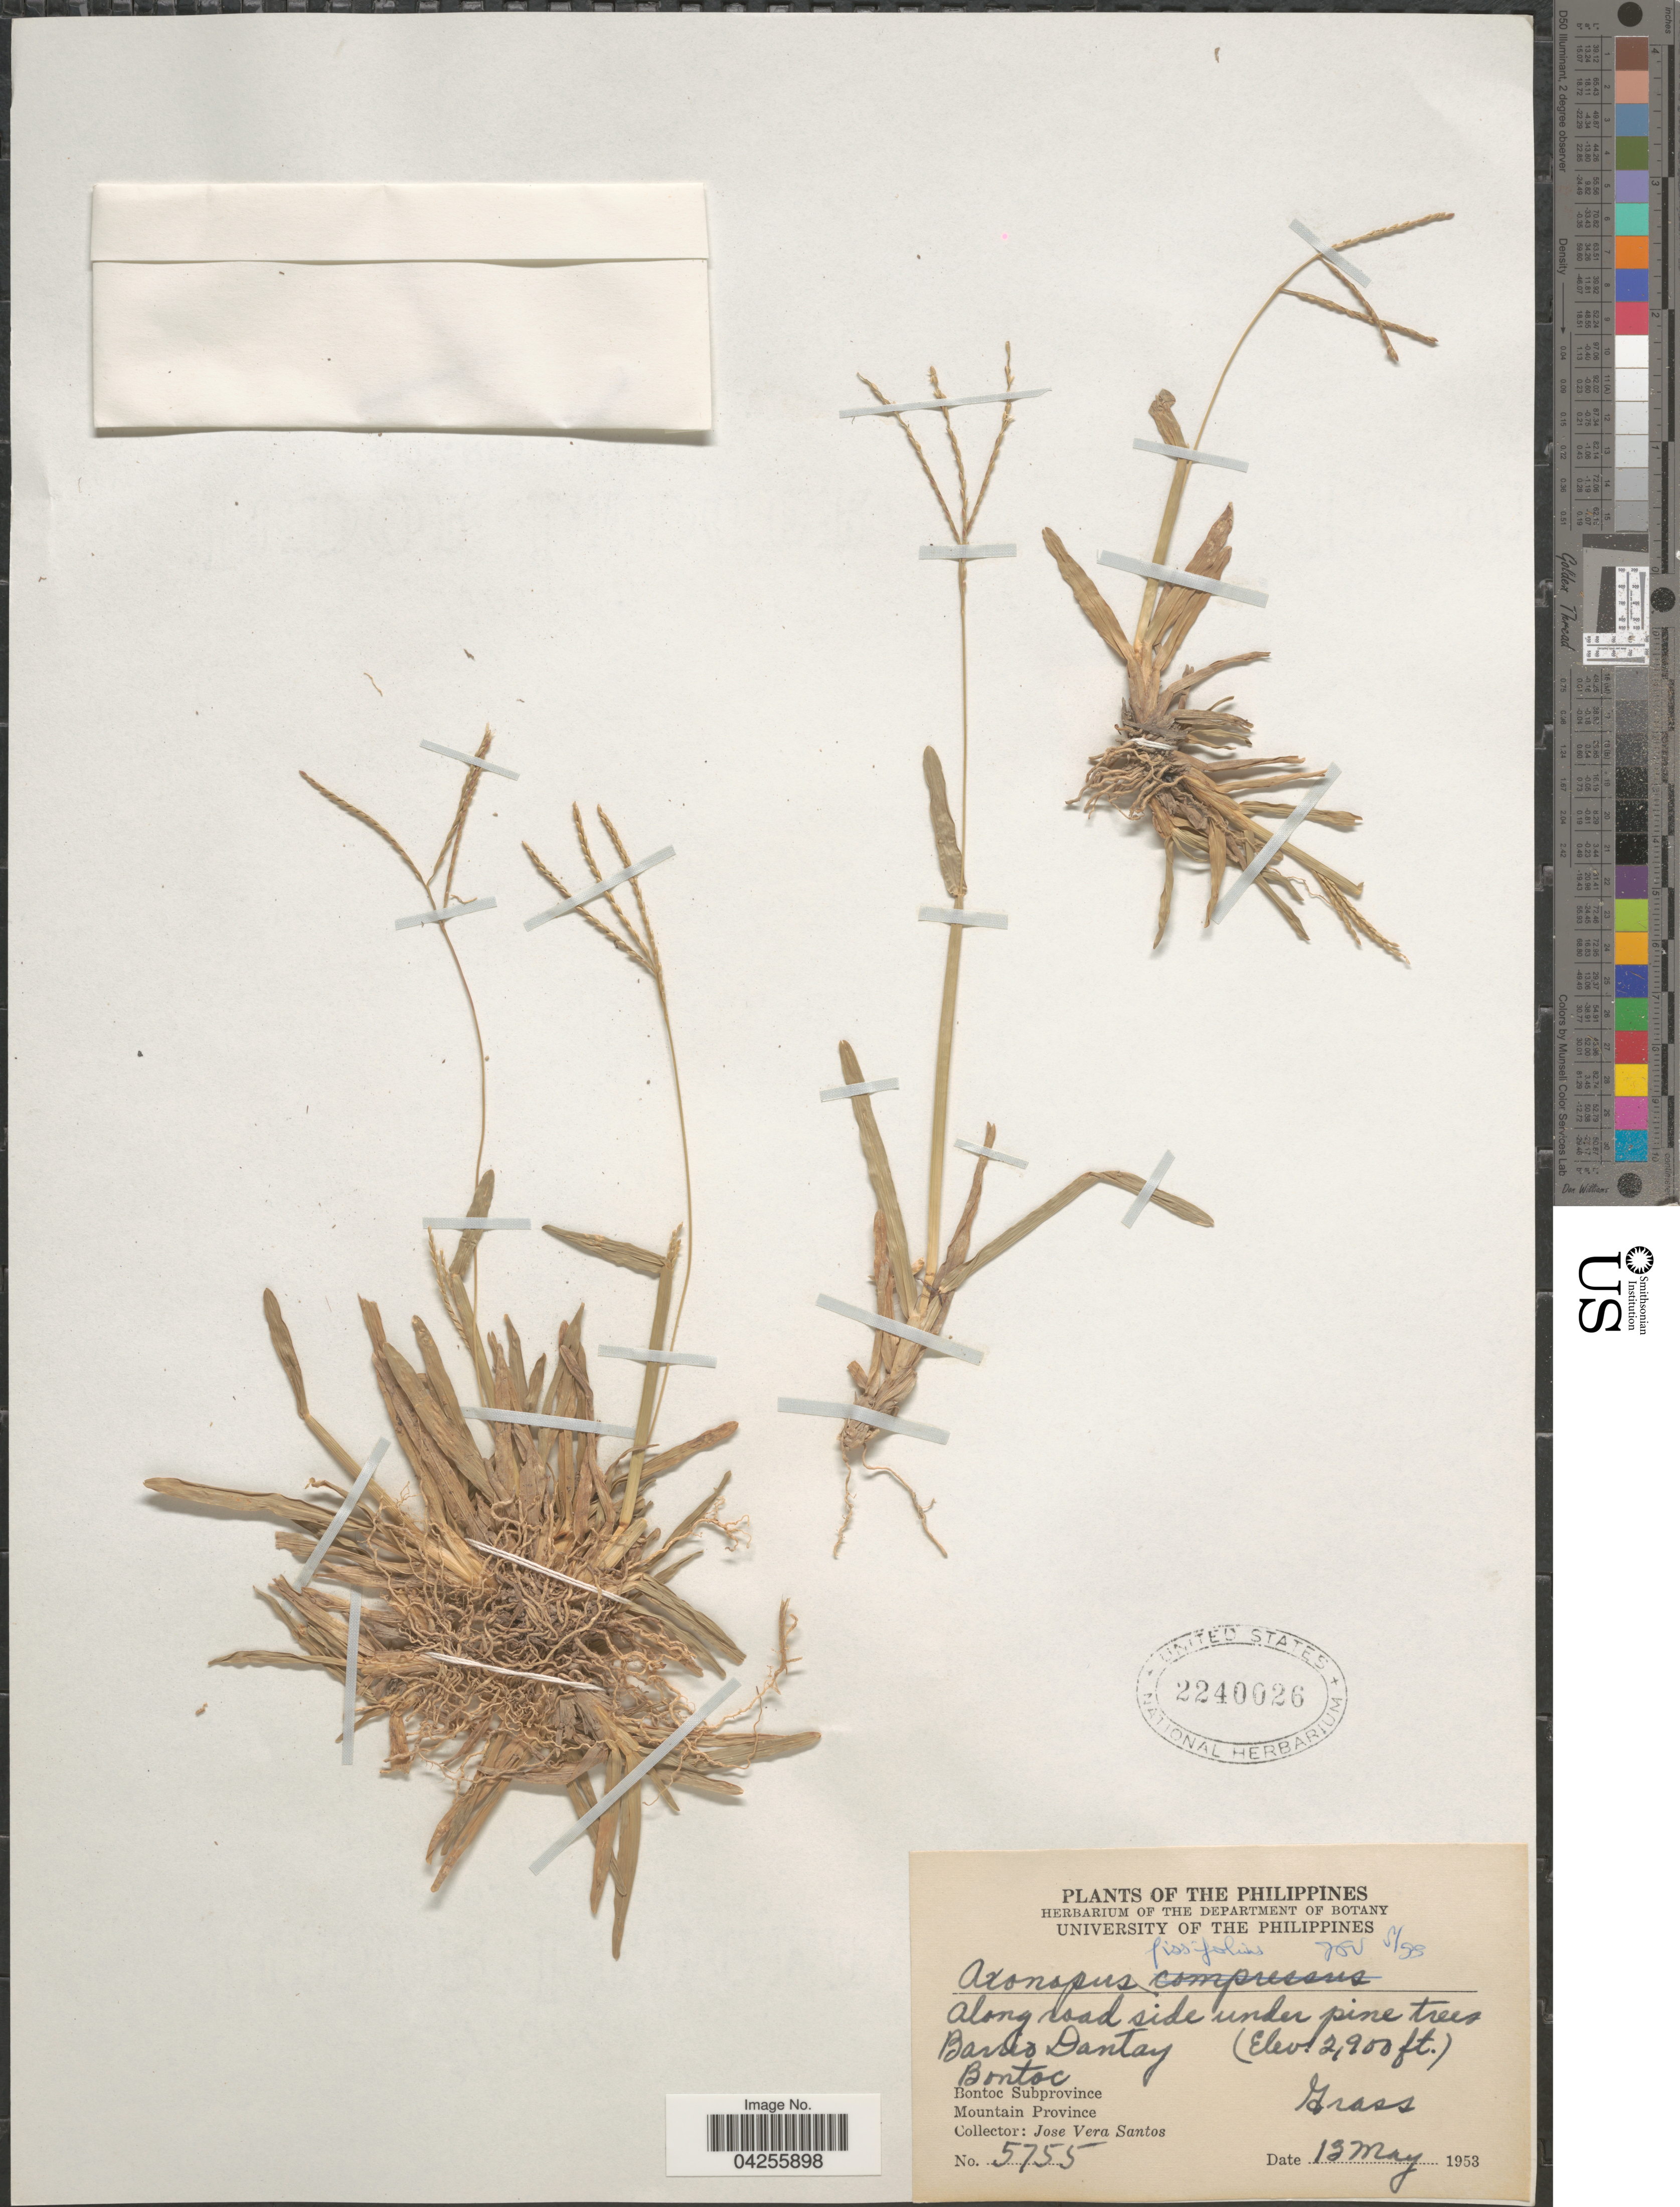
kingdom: Plantae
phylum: Tracheophyta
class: Liliopsida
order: Poales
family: Poaceae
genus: Axonopus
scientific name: Axonopus fissifolius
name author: (Raddi) Kuhlm.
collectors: J. V. Santos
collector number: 5755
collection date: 1953-05-13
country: Philippines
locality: Along roadside under pine trees, Barrio Dantay. Bontoc. Bontoc Subprovince. Mountain Province.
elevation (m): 884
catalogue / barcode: US 2240026